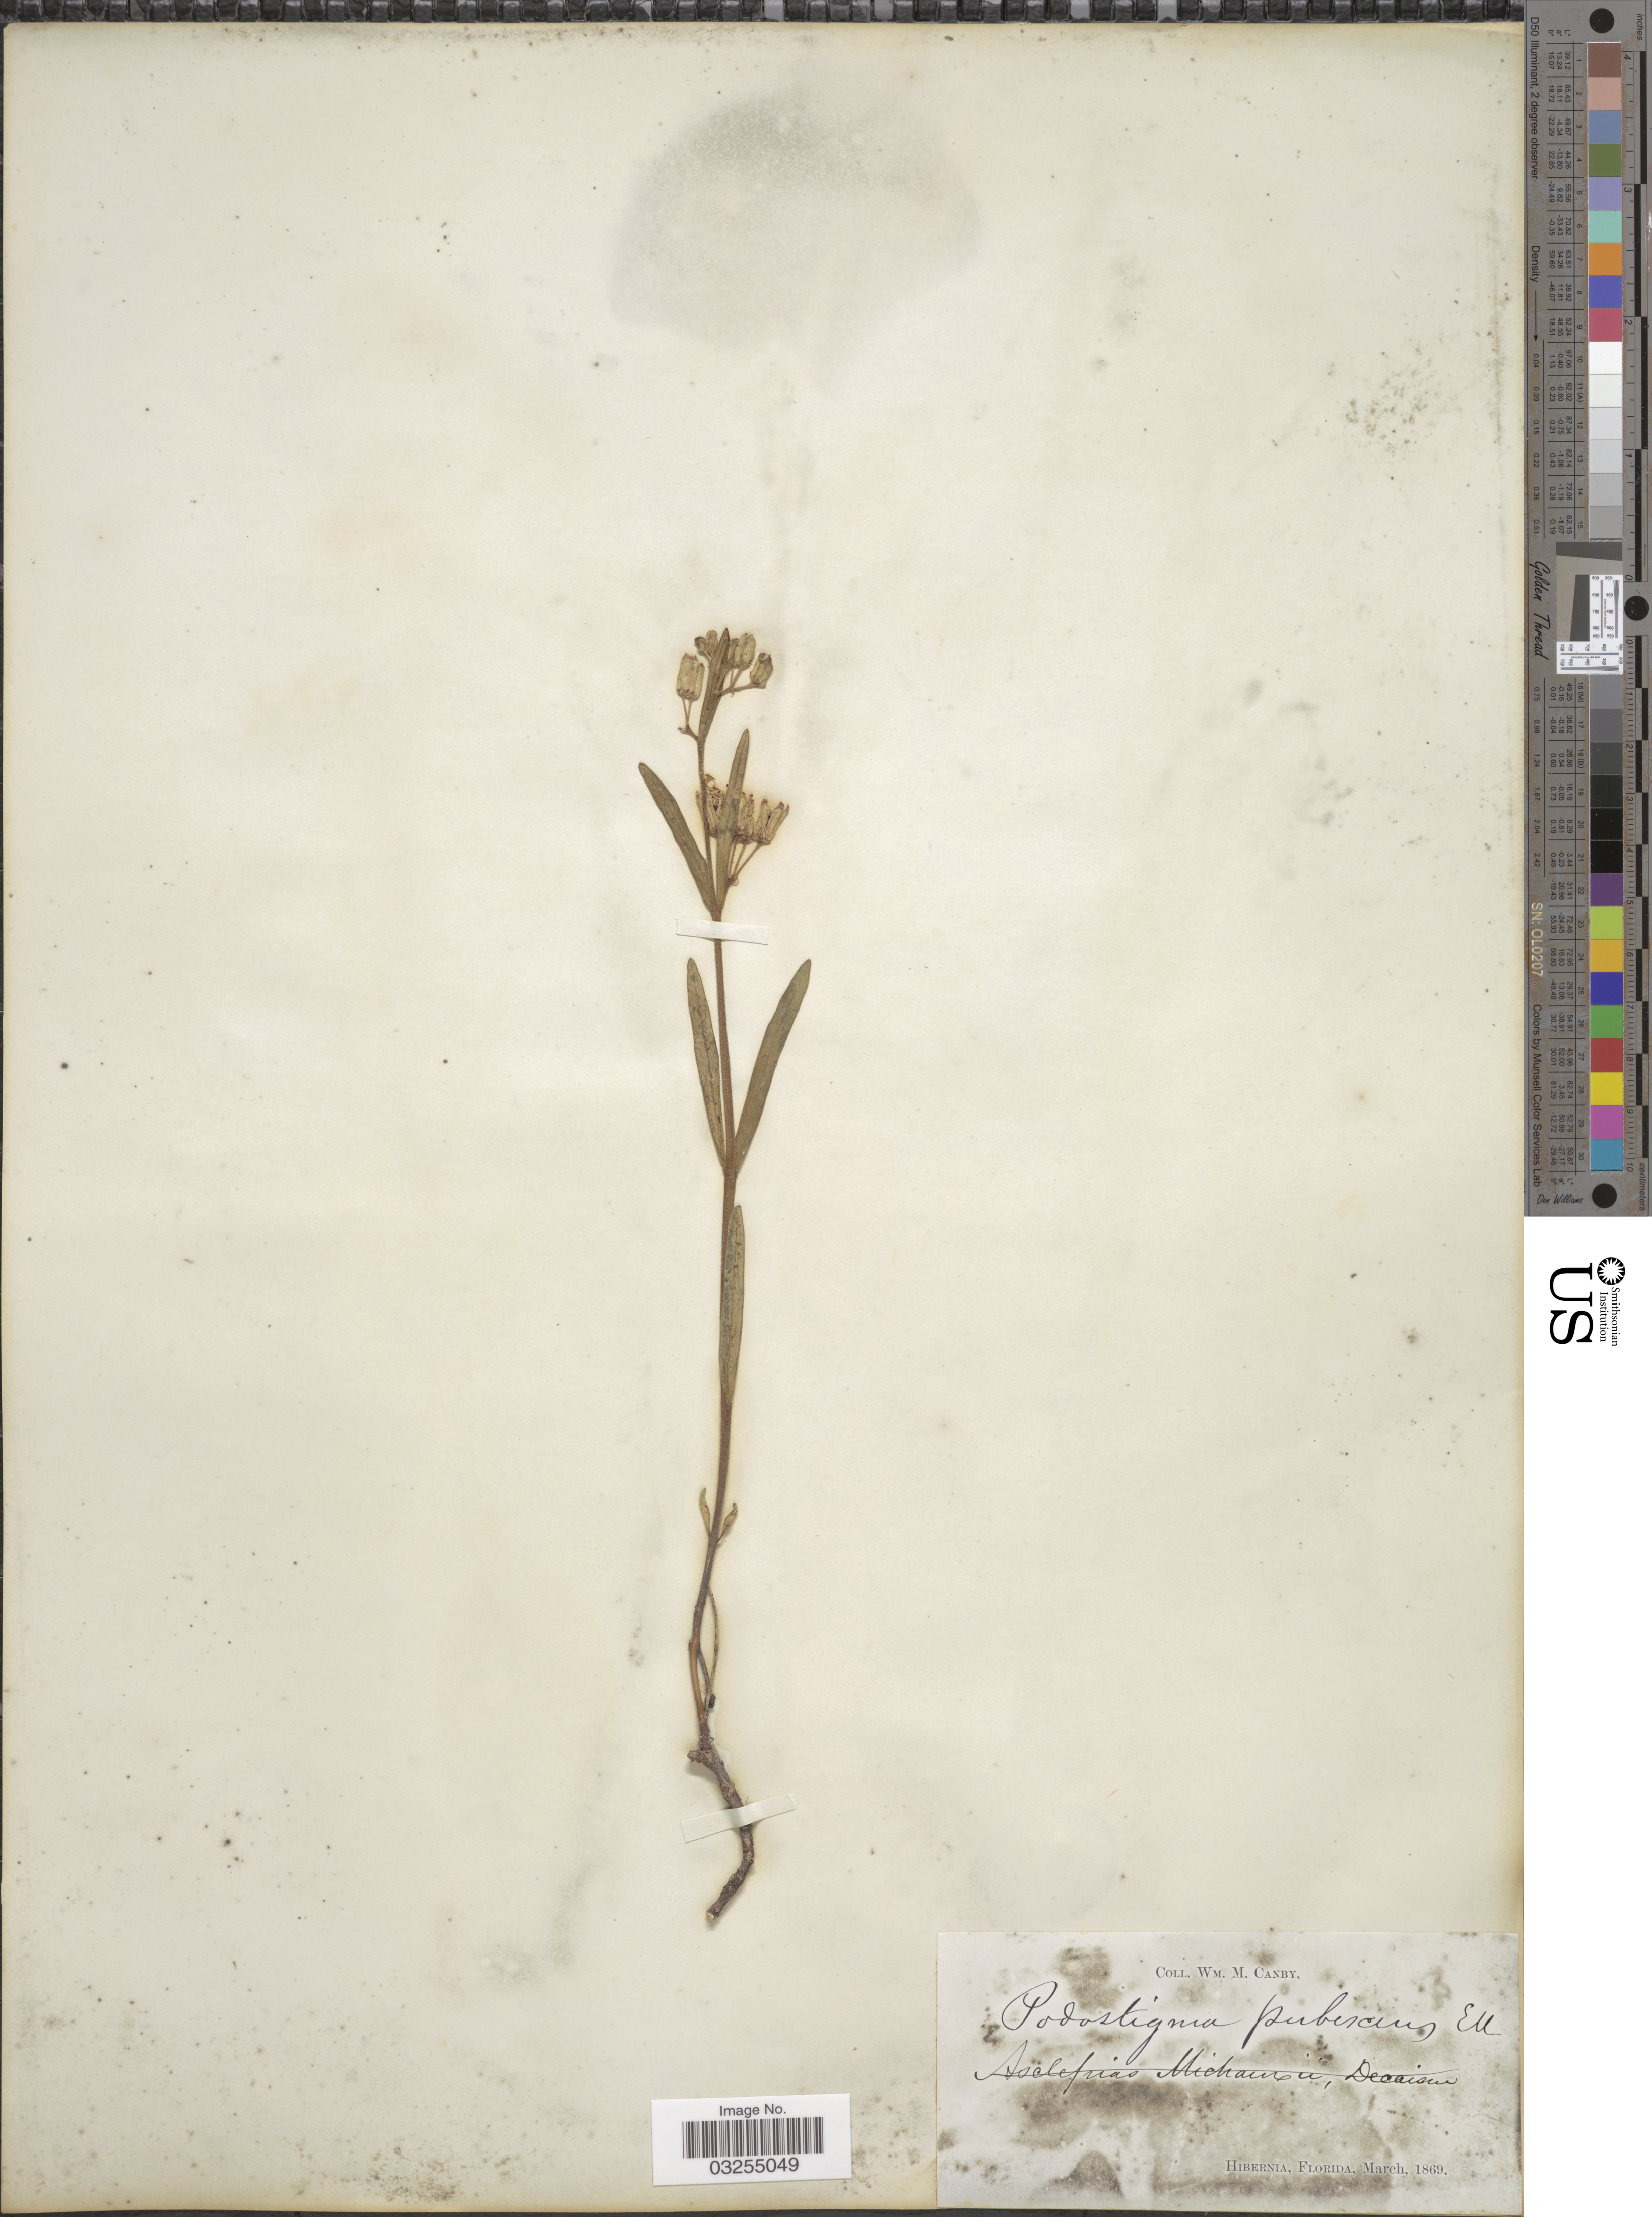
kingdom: Plantae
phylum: Tracheophyta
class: Magnoliopsida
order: Gentianales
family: Apocynaceae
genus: Asclepias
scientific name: Asclepias pedicellata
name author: Walter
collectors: W. M. Canby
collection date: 1869-03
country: United States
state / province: Florida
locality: Hibernia.